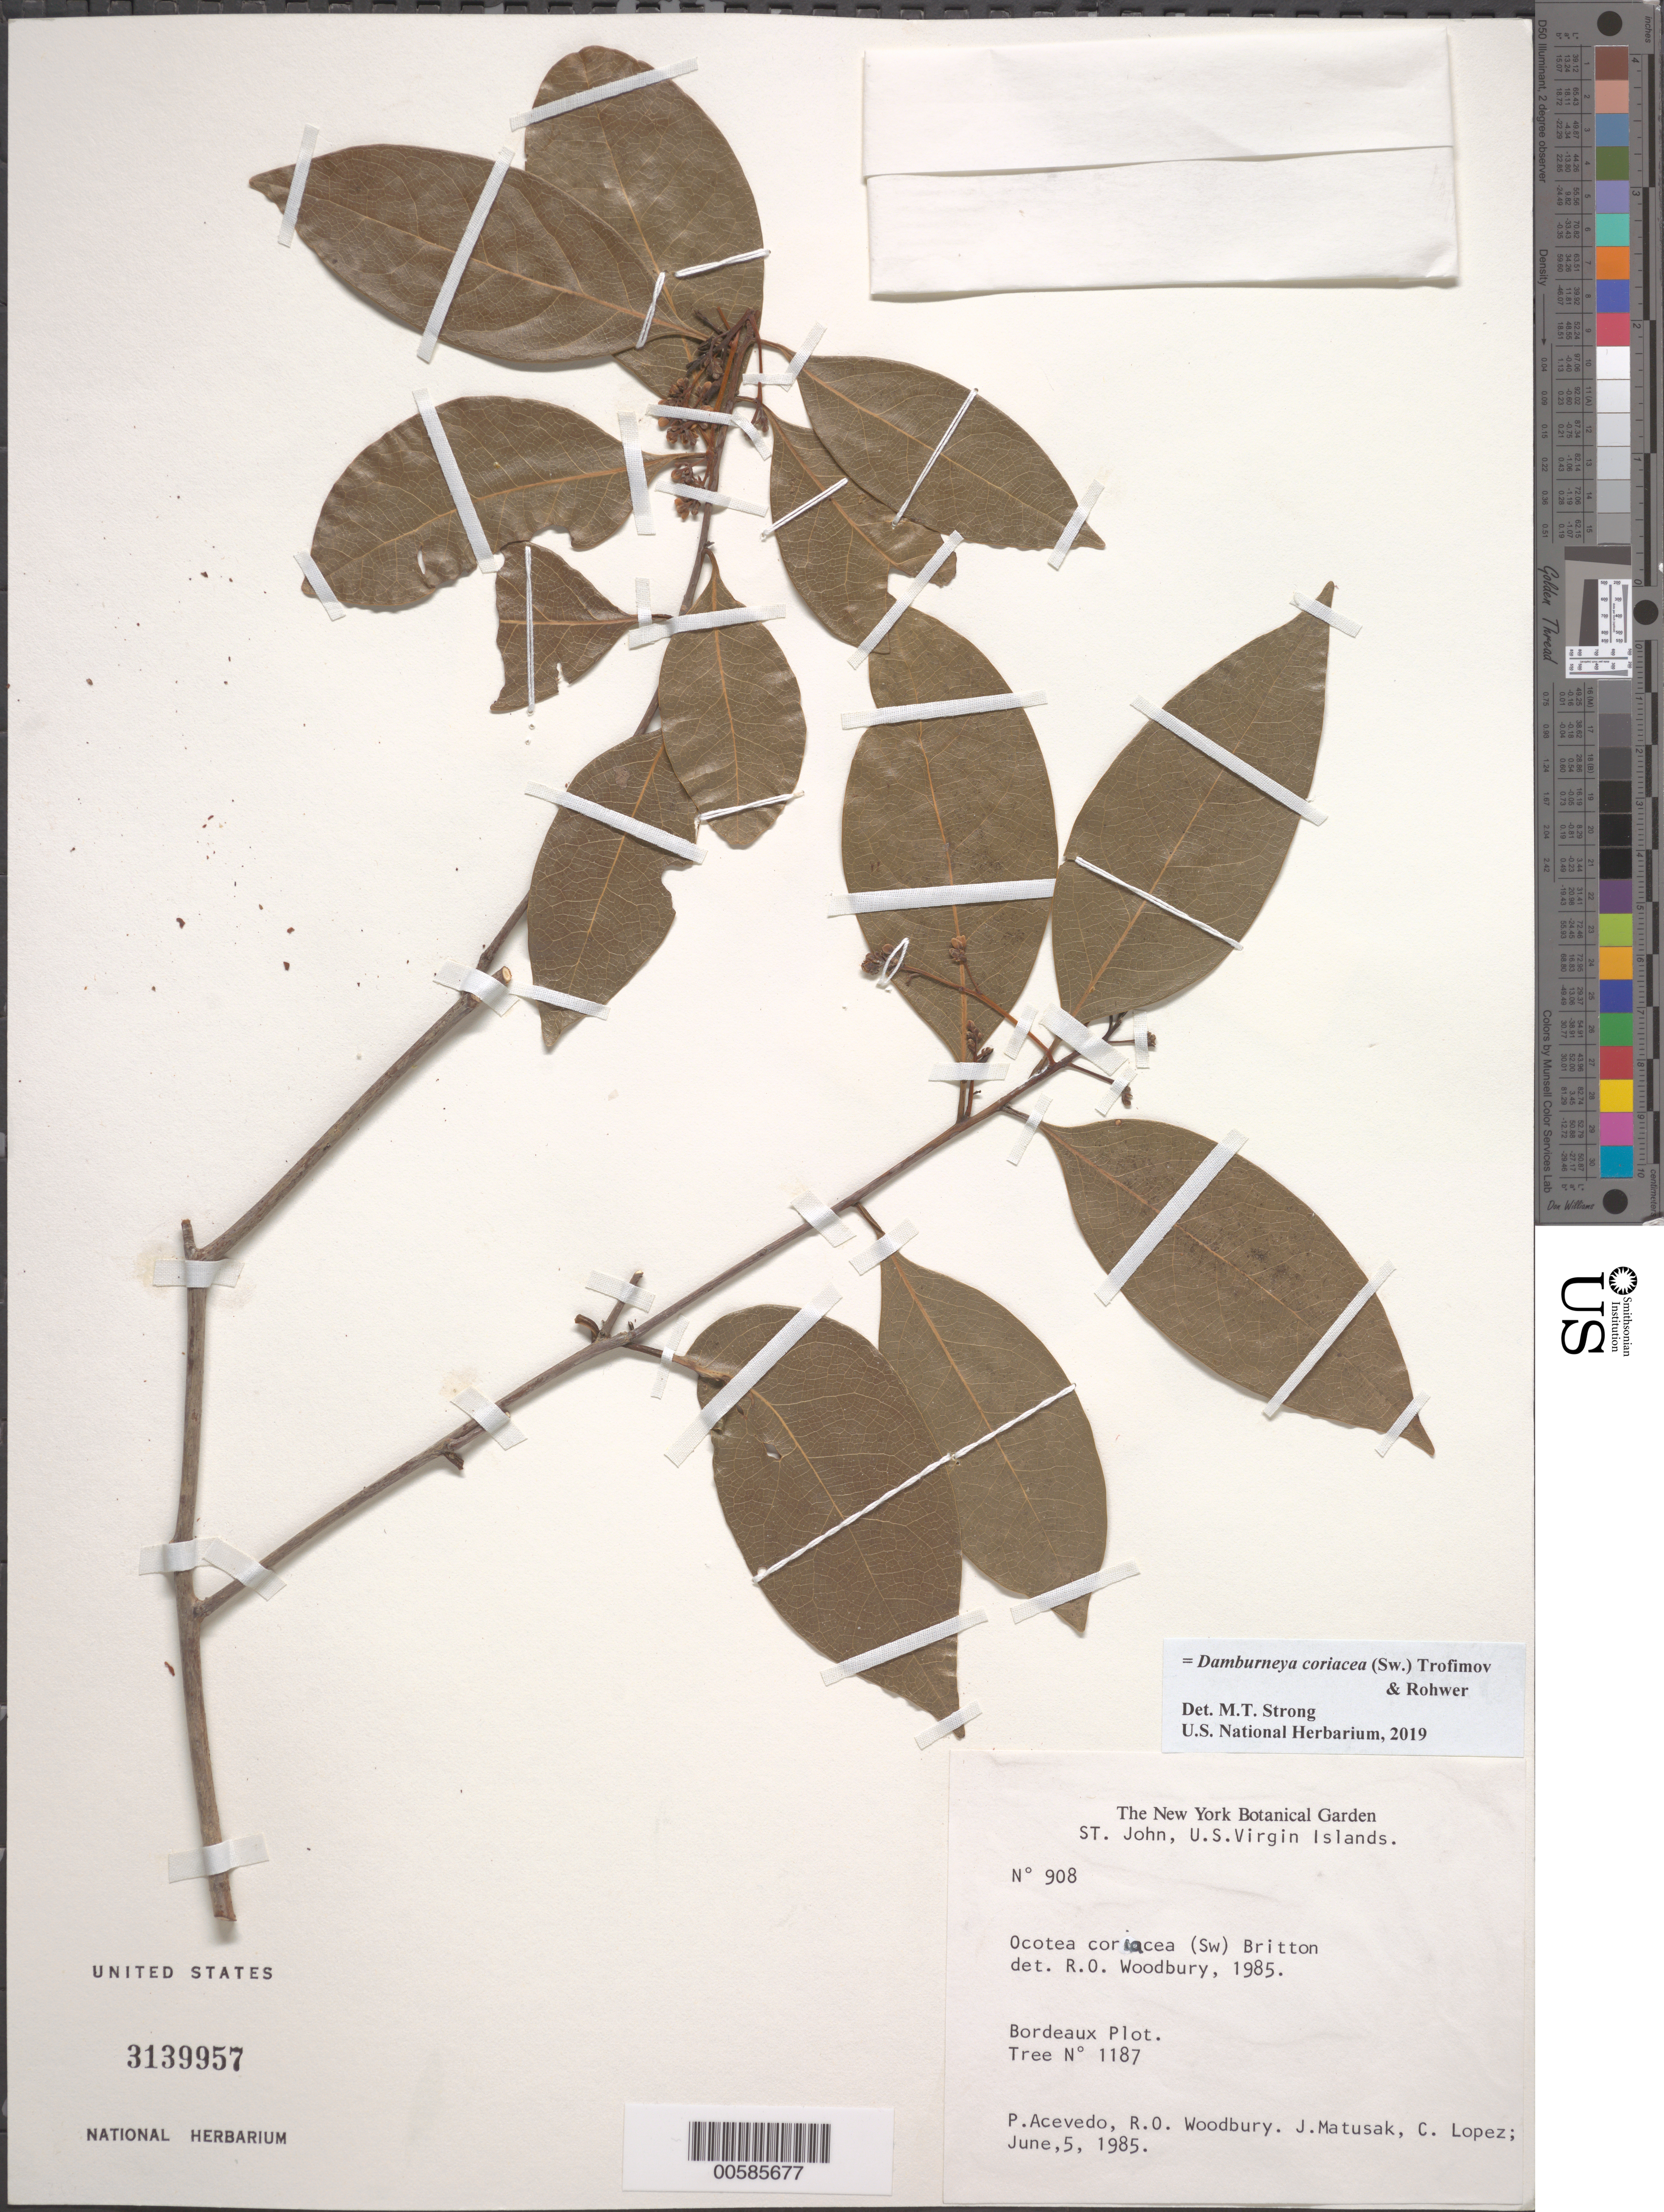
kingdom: Plantae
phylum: Tracheophyta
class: Magnoliopsida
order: Laurales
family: Lauraceae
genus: Damburneya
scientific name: Damburneya coriacea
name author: (Sw.) Trofimov & Rohwer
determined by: Strong, M. T., (US), Smithsonian Institution - National Museum of Natural History (UNITED STATES)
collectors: P. Acevedo-Rodr., R. O. Woodbury, J. Matuzak & C. Lopez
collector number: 908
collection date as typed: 06 Jun 1985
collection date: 1985-06-06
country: U.S. Virgin Islands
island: St. John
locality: Bordeaux study plot.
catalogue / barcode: US 3139957